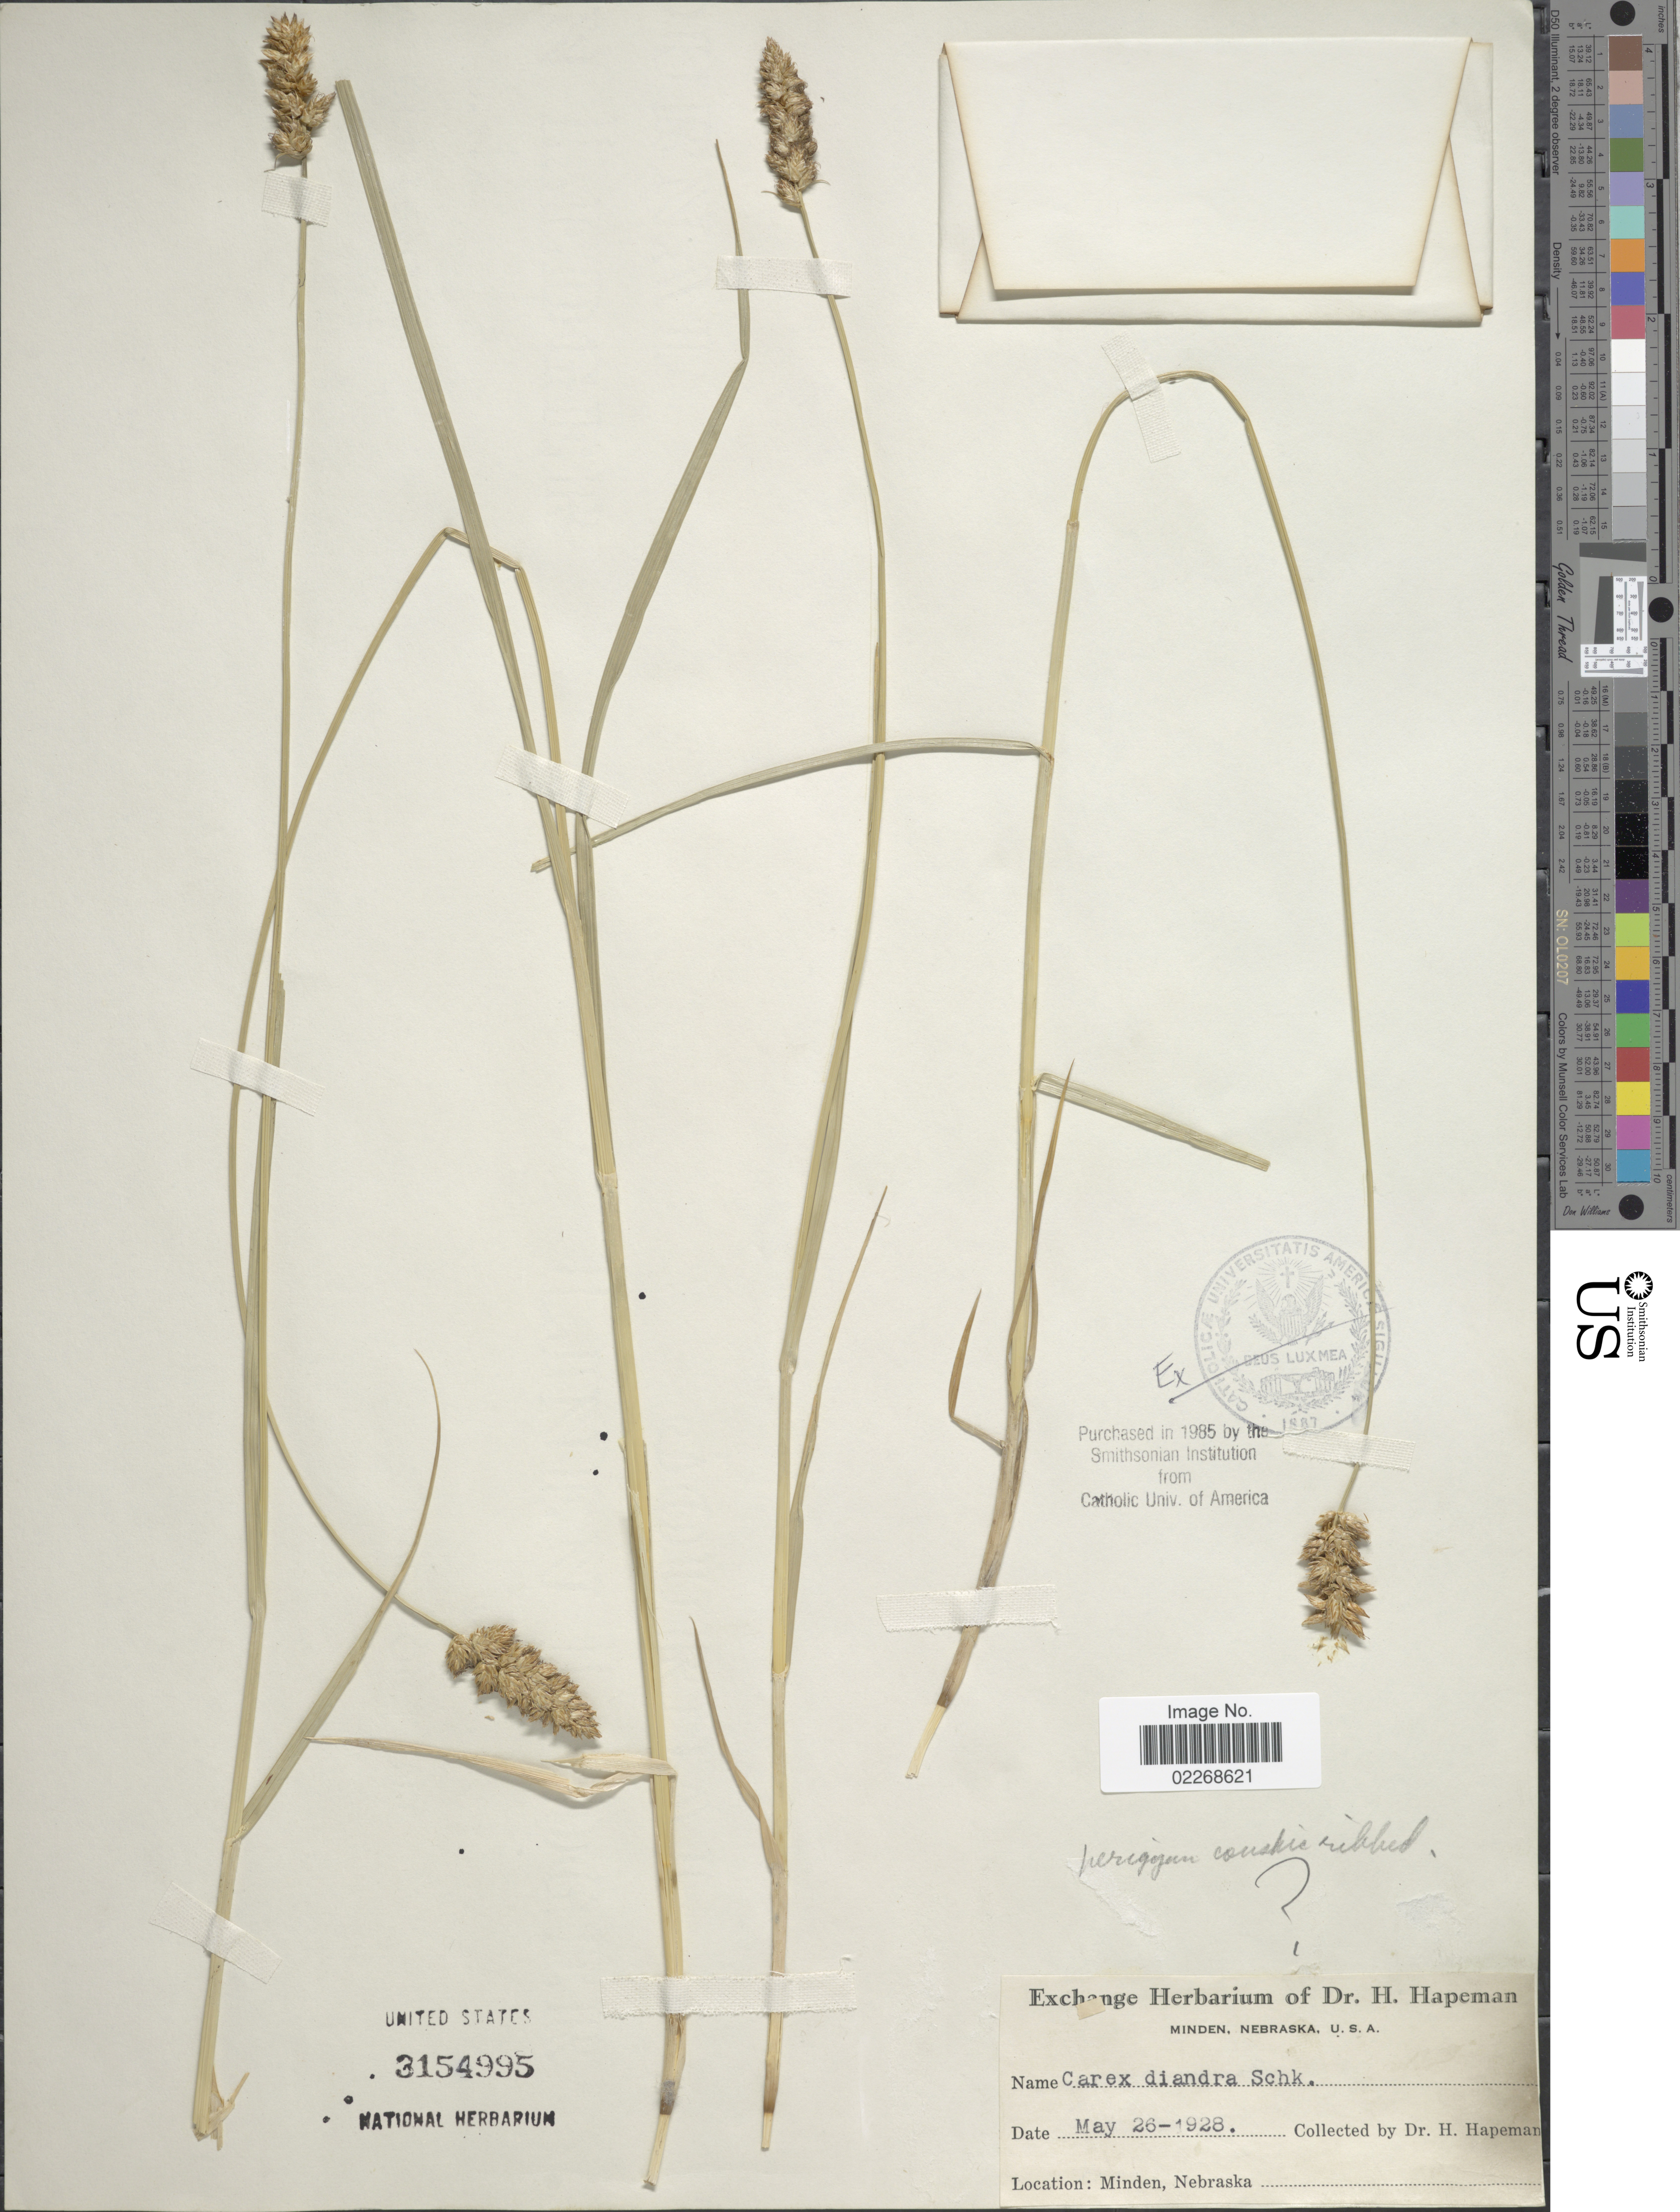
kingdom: Plantae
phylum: Tracheophyta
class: Liliopsida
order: Poales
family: Cyperaceae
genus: Carex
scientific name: Carex diandra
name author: Schrank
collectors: H. Hapeman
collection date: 1928-05-26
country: United States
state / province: Nebraska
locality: Minden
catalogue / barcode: US 3154995